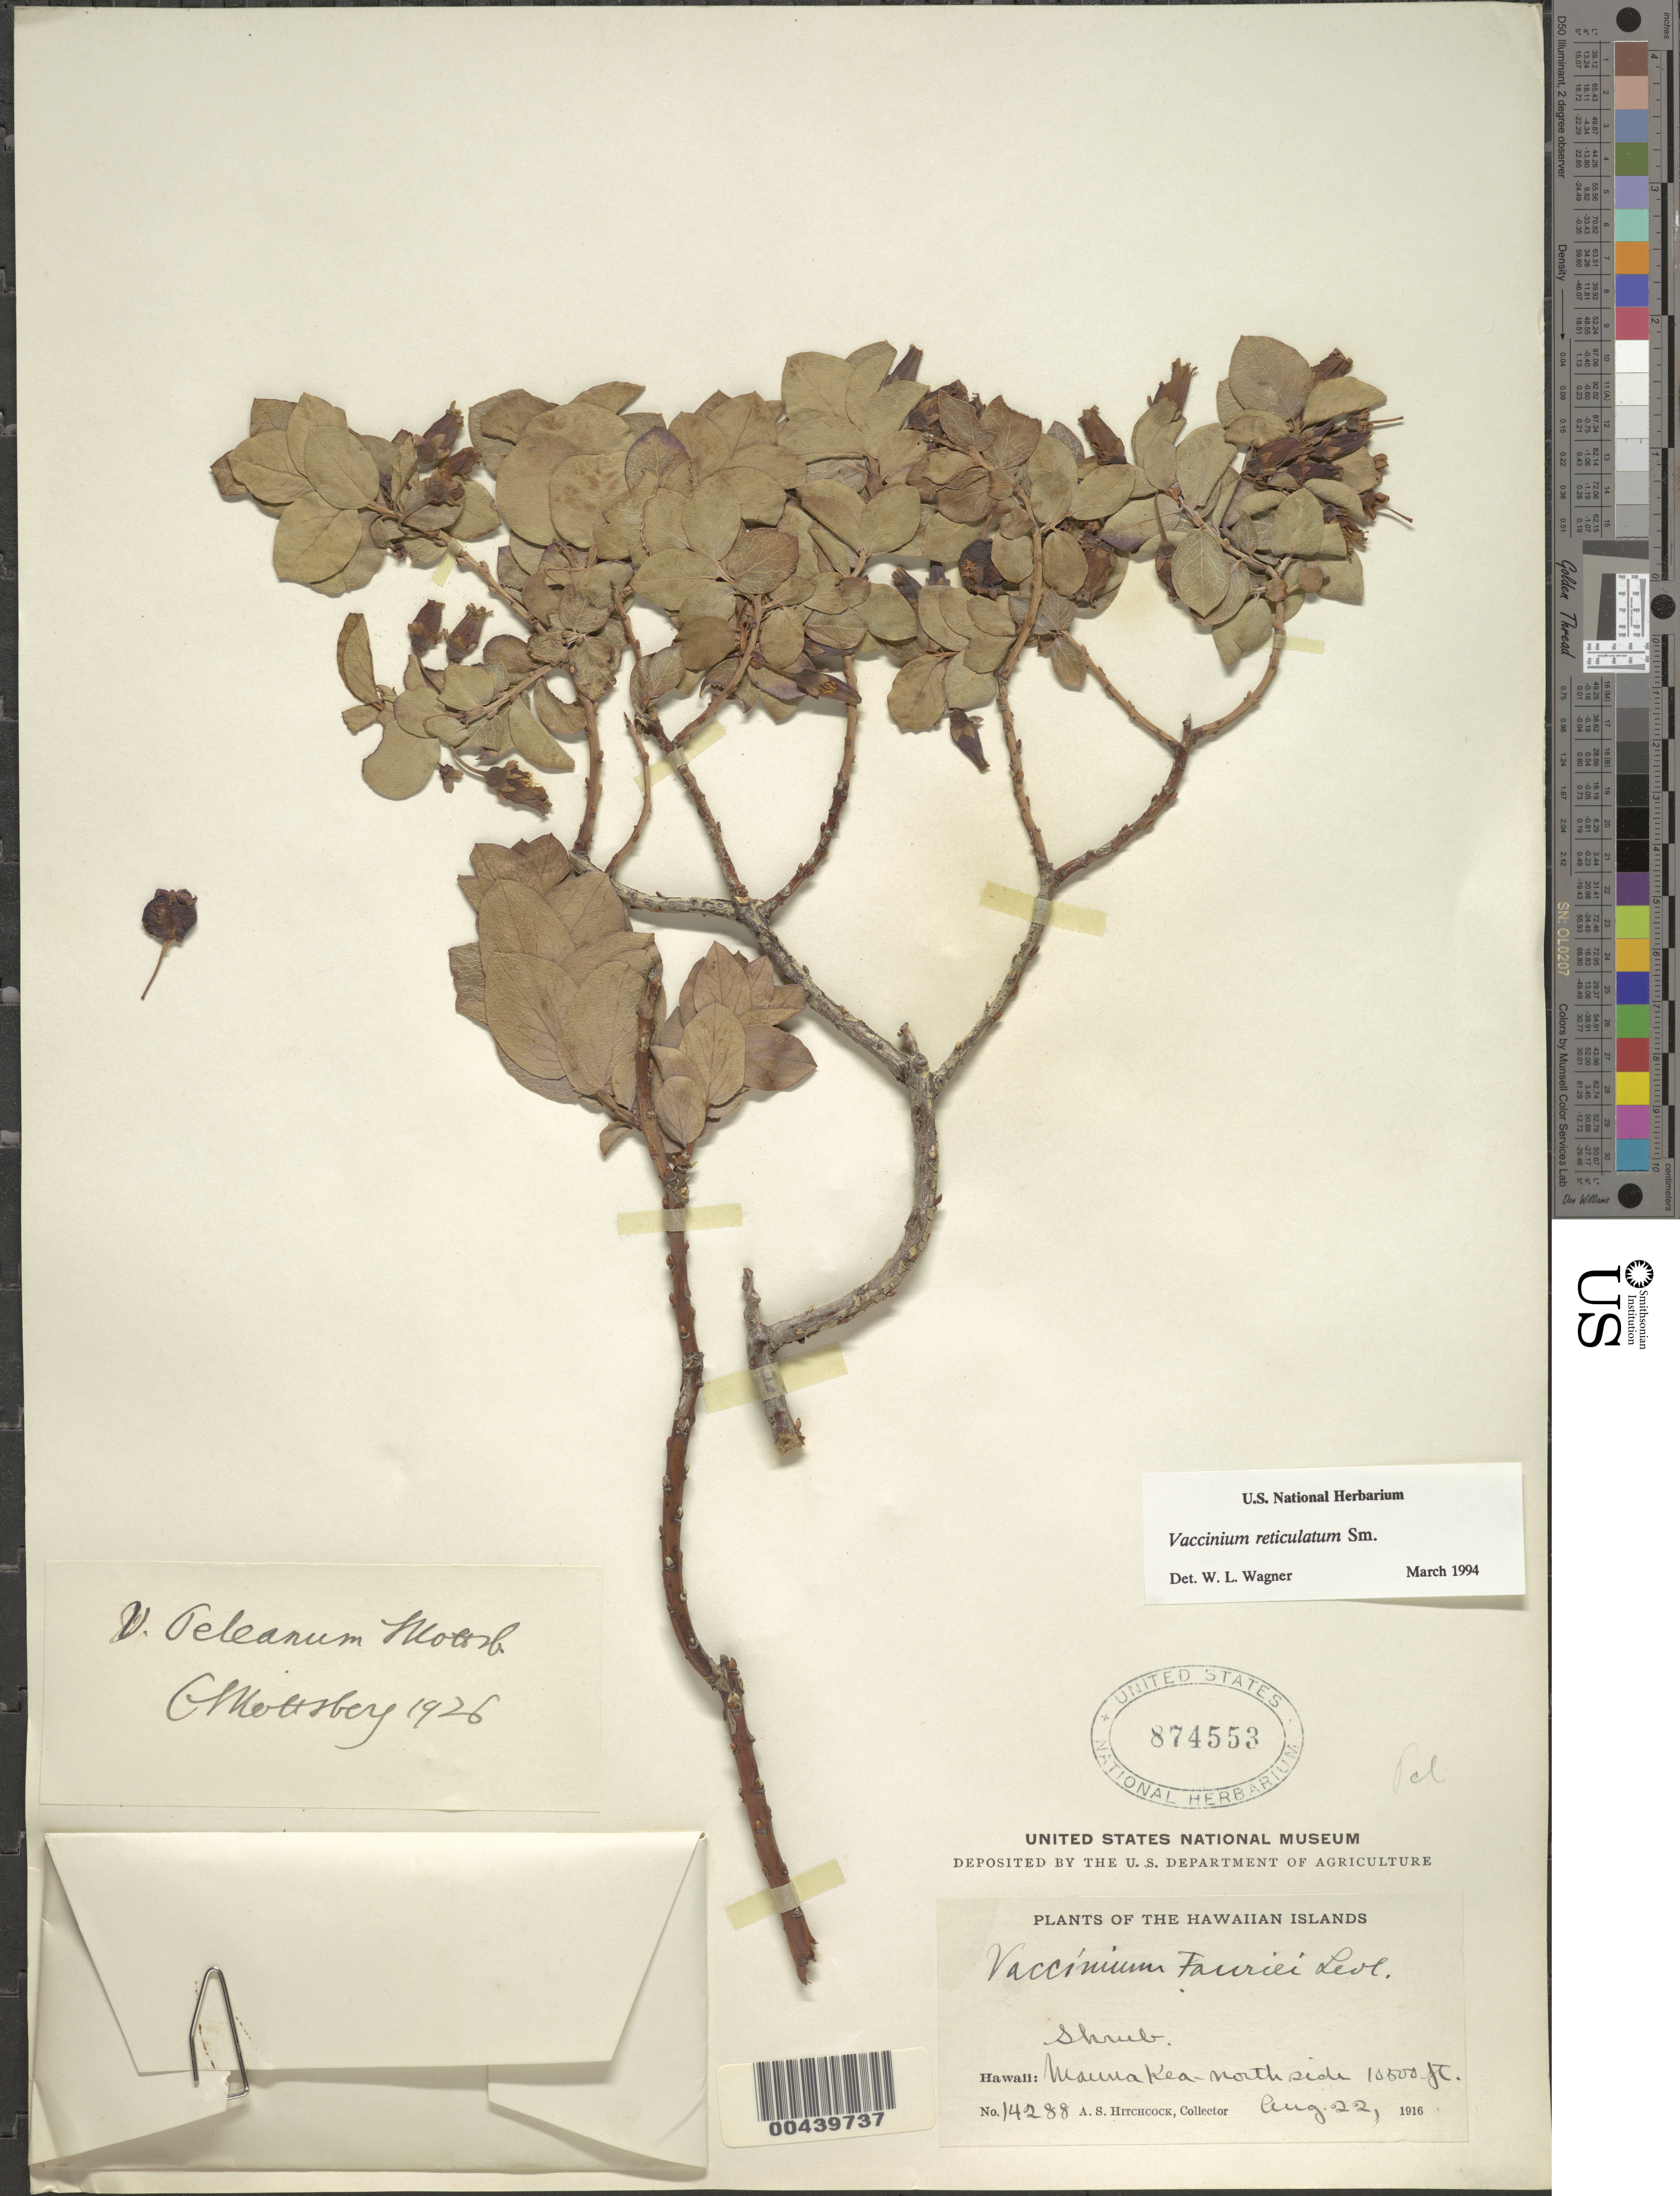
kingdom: Plantae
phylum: Tracheophyta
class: Magnoliopsida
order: Ericales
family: Ericaceae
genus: Vaccinium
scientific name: Vaccinium reticulatum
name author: Sm.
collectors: A. S. Hitchcock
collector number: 14288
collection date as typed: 22 Aug 1916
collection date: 1916-08-22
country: United States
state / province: Hawaii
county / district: Hawaii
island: Hawaii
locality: Mauna Kea, N side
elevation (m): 3200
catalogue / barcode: US 874553